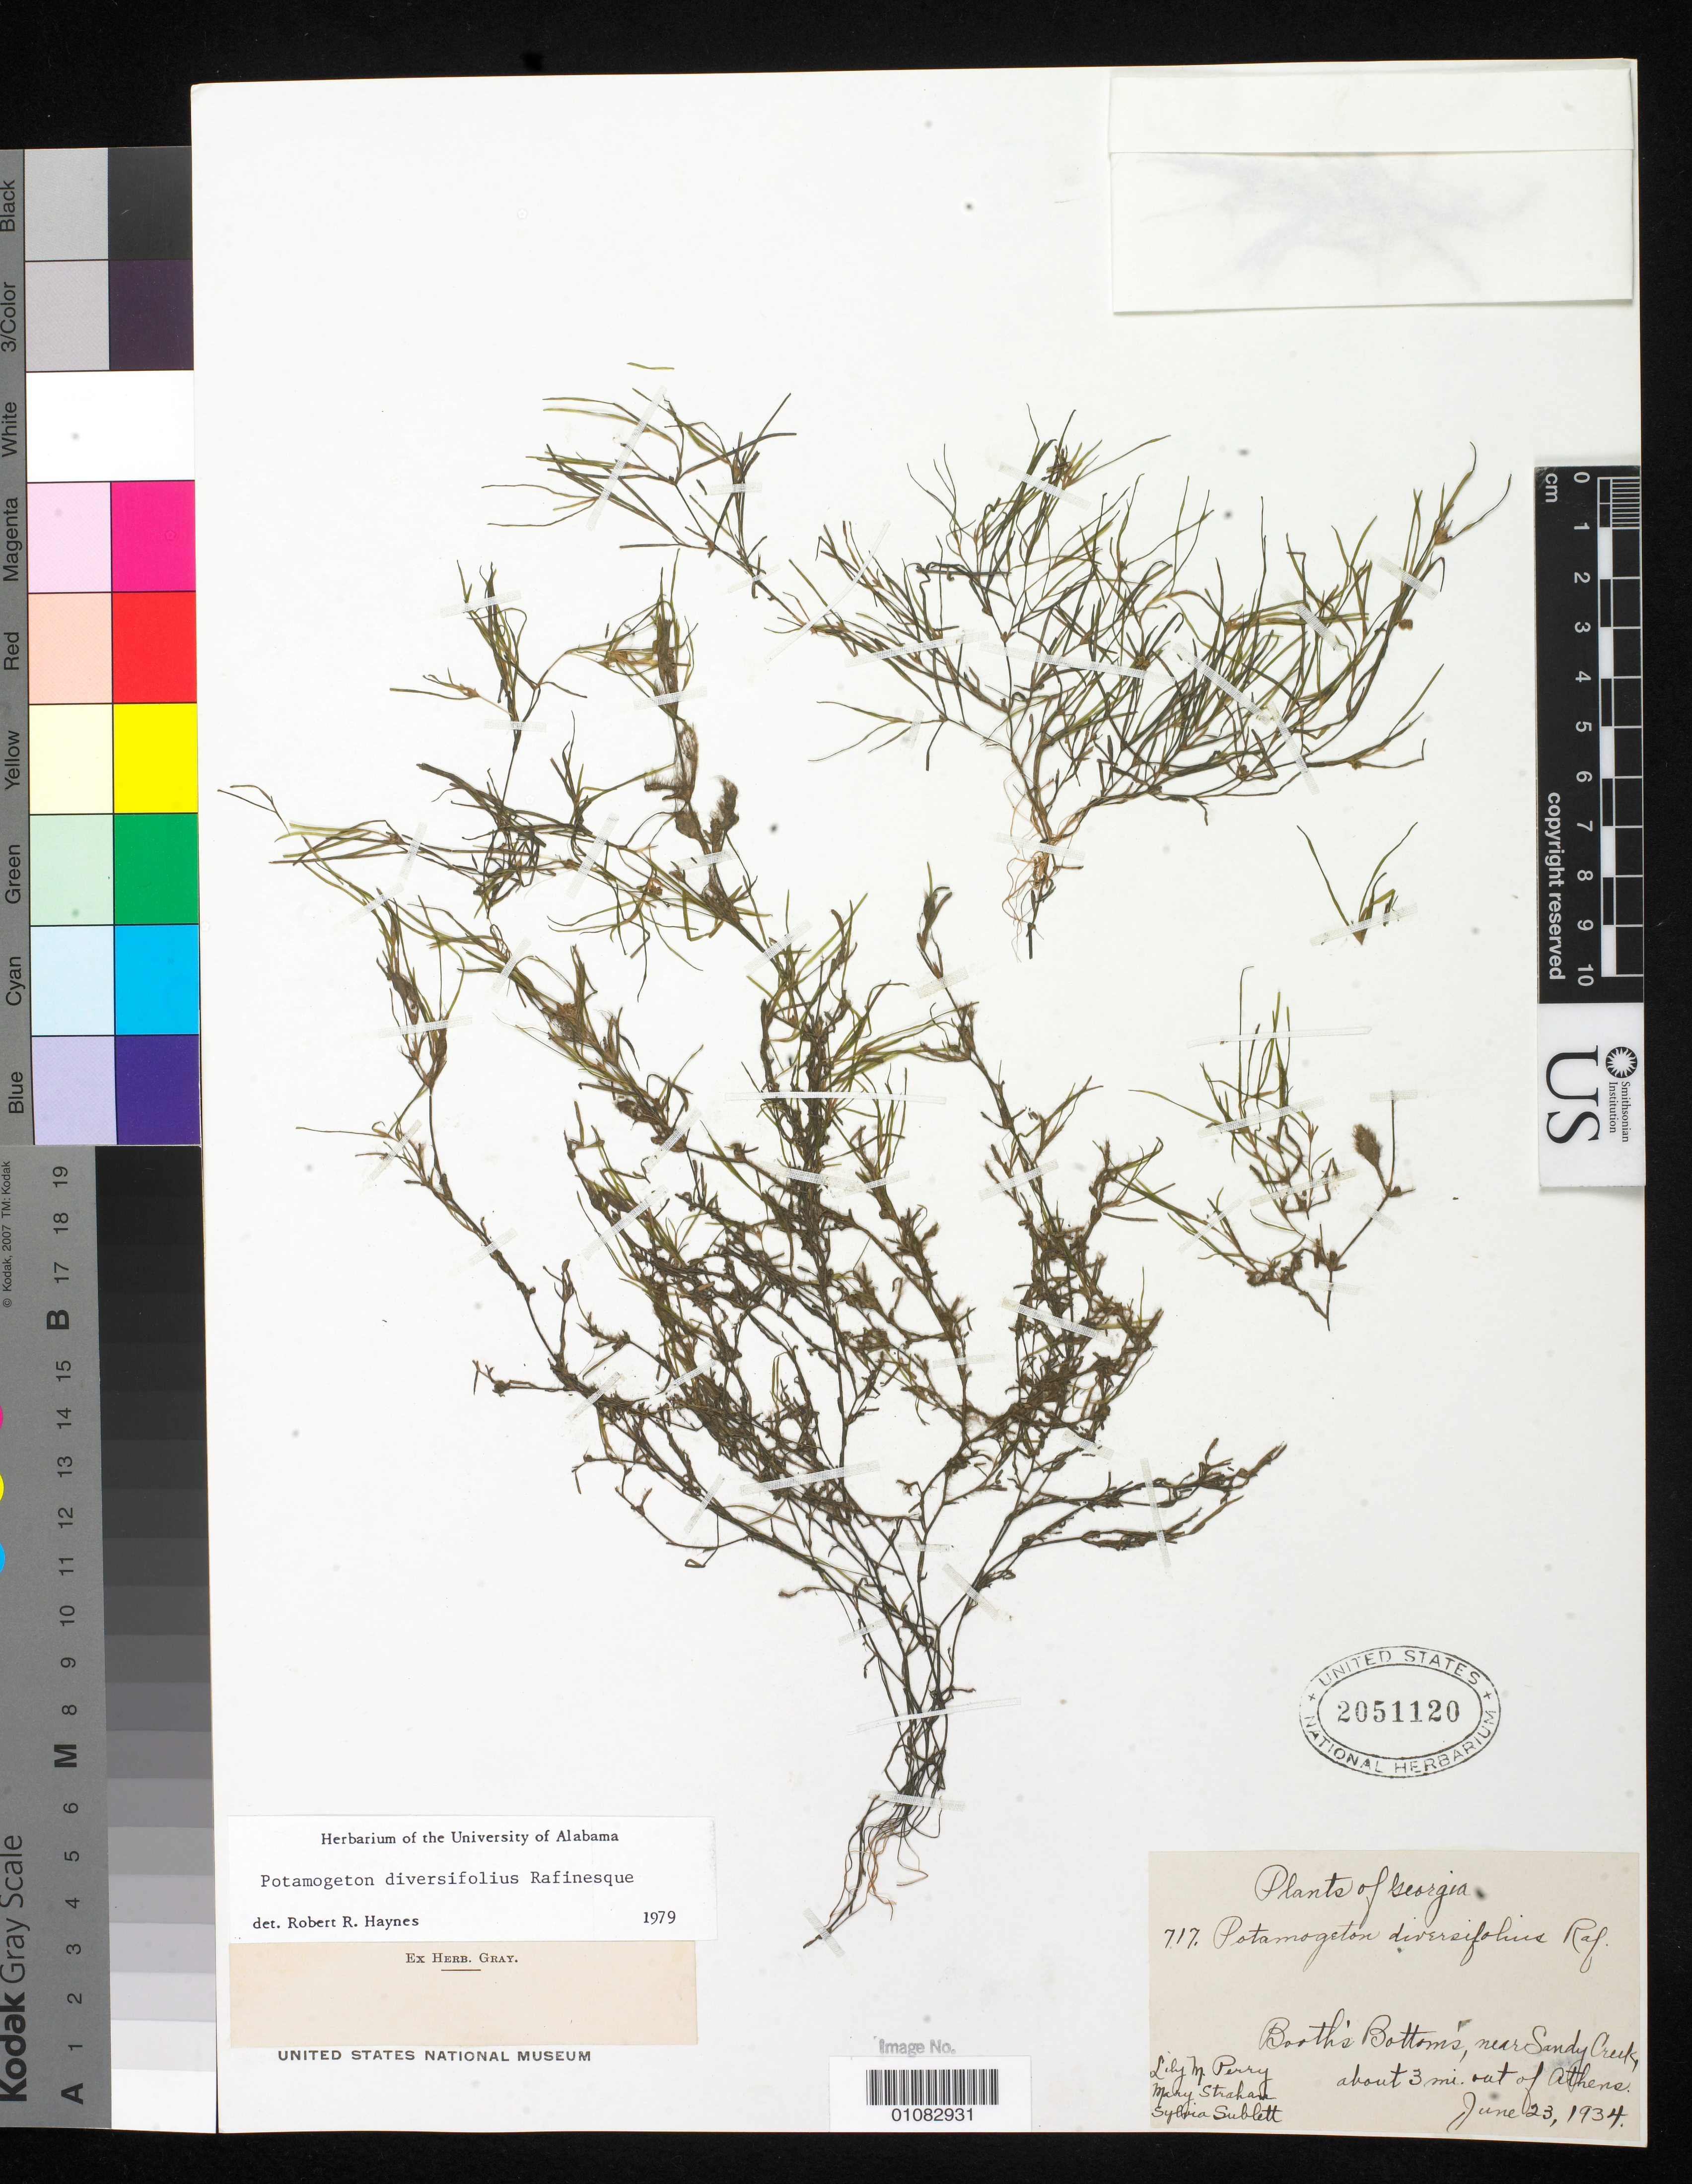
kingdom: Plantae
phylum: Tracheophyta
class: Liliopsida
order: Alismatales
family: Potamogetonaceae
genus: Potamogeton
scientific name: Potamogeton diversifolius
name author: Raf.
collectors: L. M. Perry, M. Strahan & S. Sublett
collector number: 717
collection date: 1934-06-23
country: United States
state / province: Georgia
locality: about 3 mi. out of Athens, near Sandy Creek, Booth's Bottom's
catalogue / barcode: US 2051120